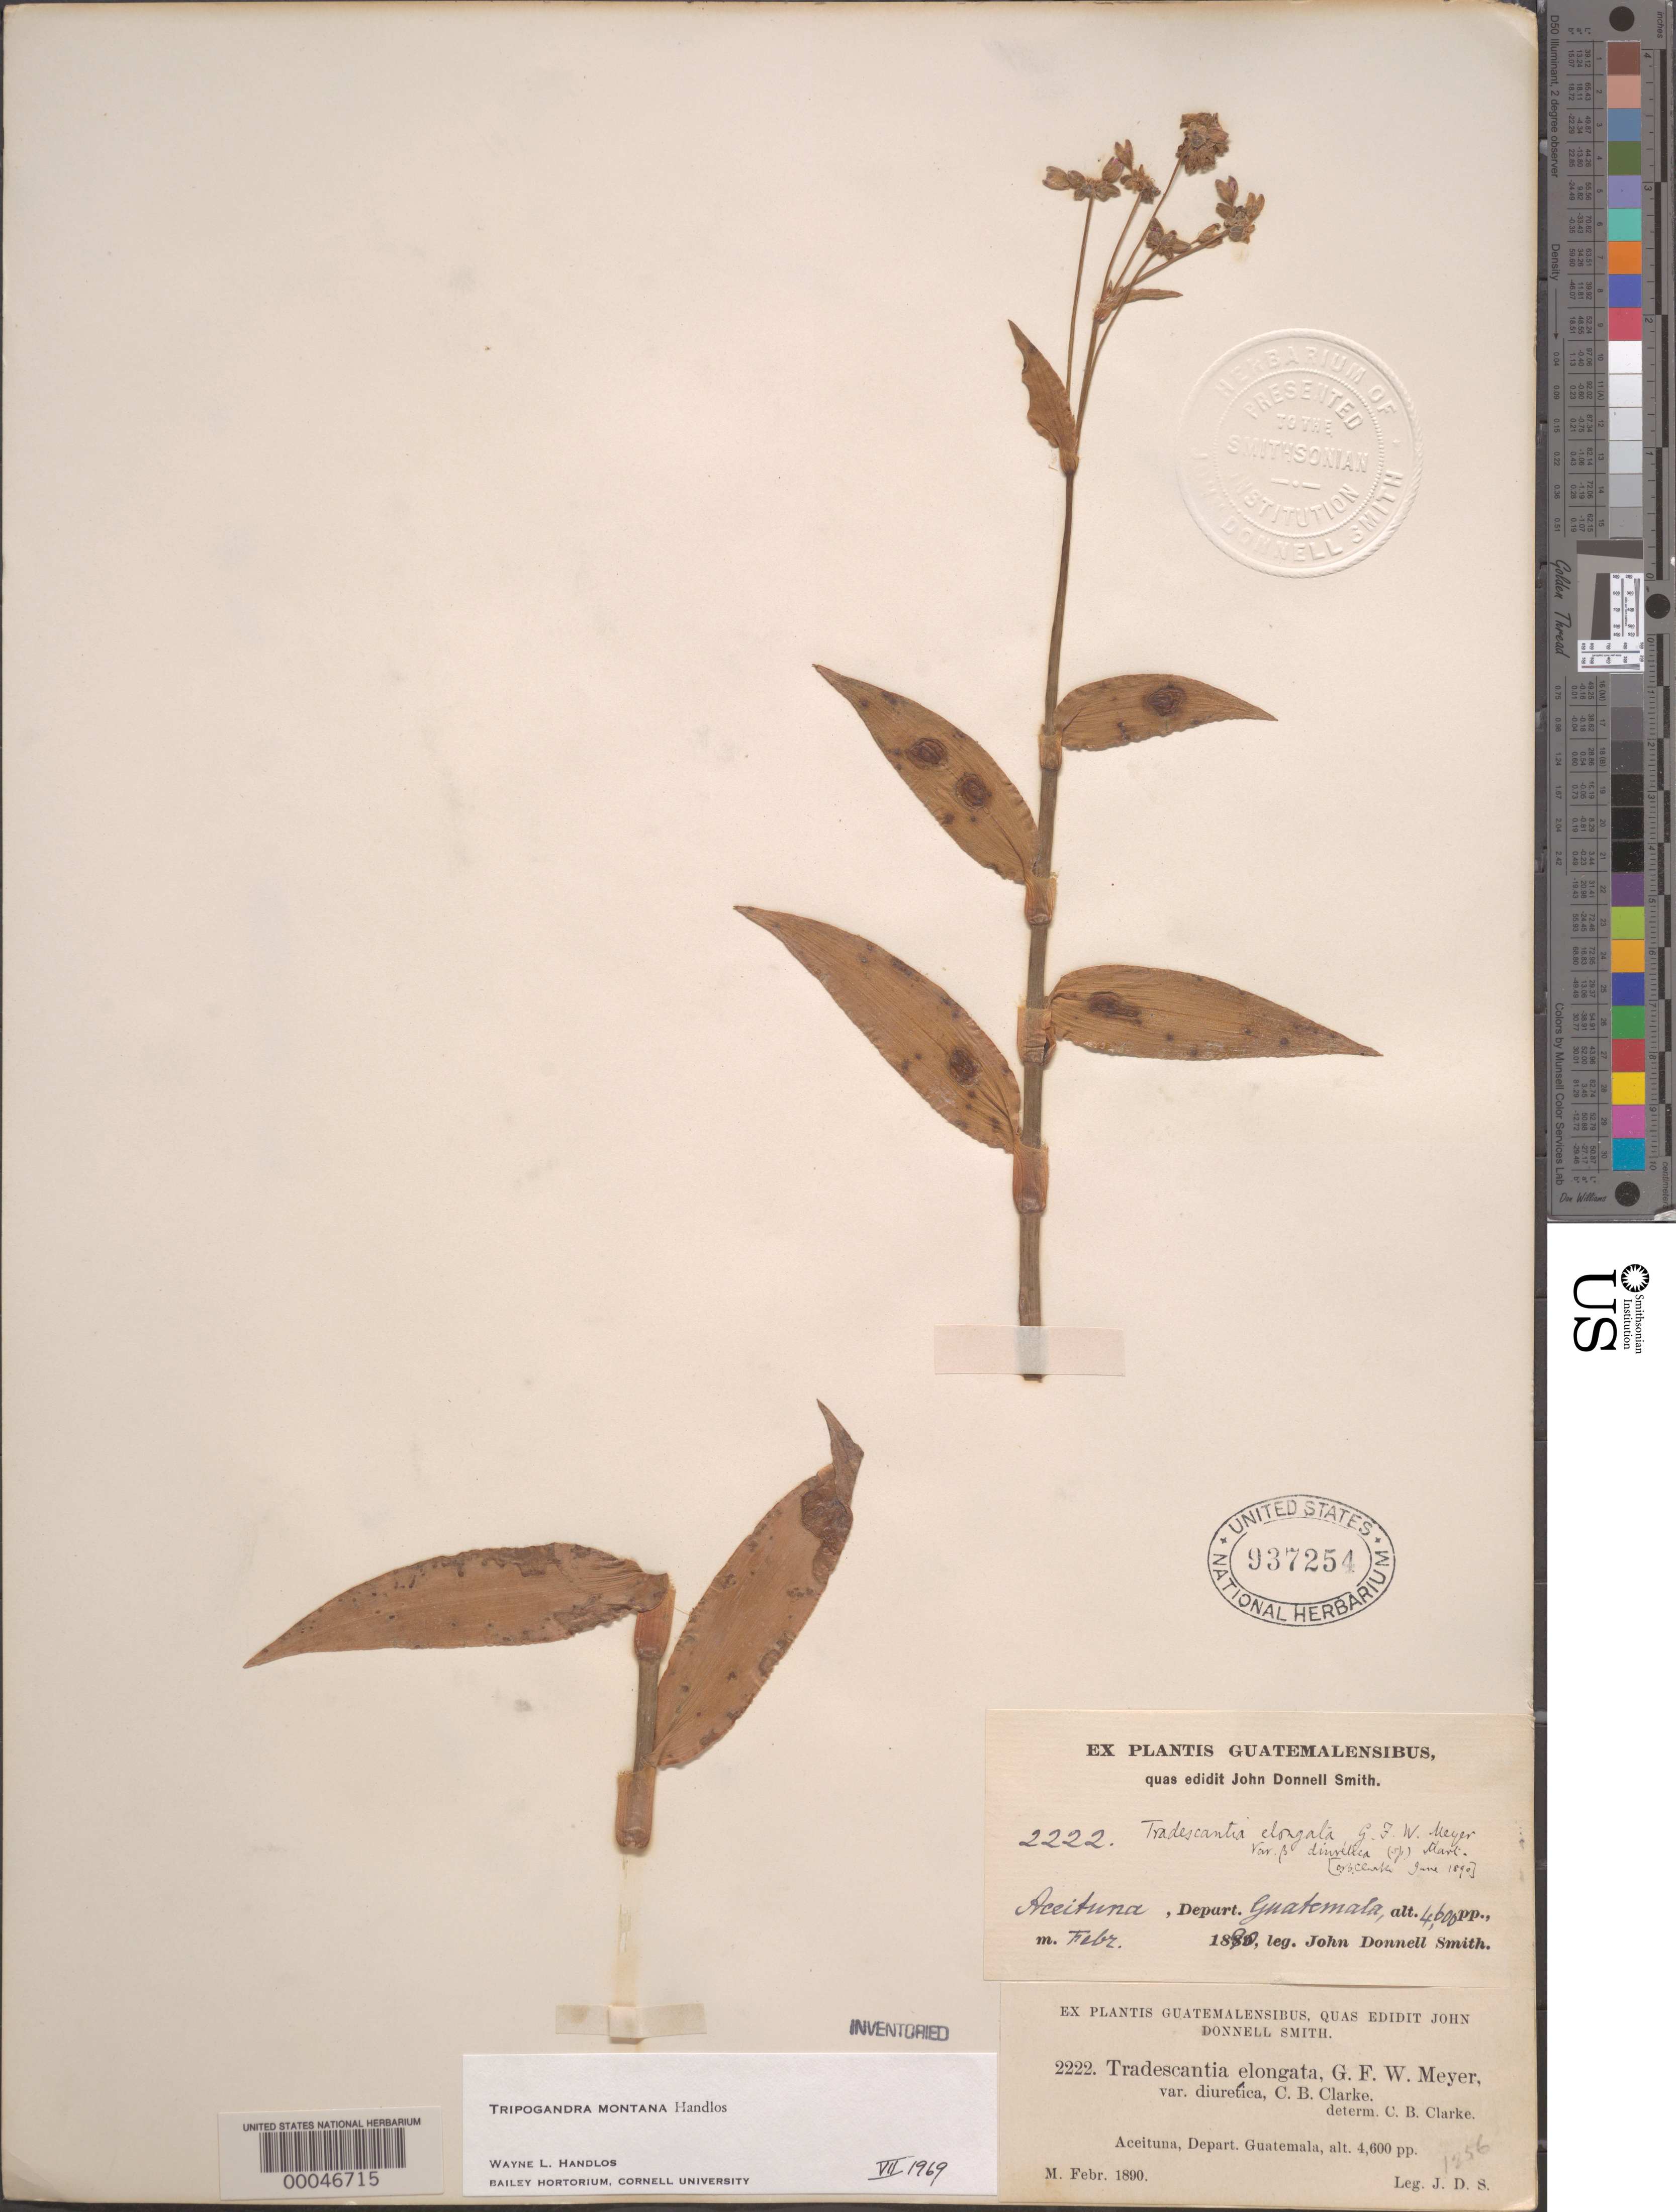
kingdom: Plantae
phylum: Tracheophyta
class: Liliopsida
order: Commelinales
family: Commelinaceae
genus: Tripogandra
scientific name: Tripogandra montana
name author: Handlos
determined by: Handlos, W. L.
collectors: J. Donnell Smith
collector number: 2222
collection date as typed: Feb 1890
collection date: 1890-02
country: Guatemala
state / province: Guatemala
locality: Acietuna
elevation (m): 1403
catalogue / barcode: US 937254